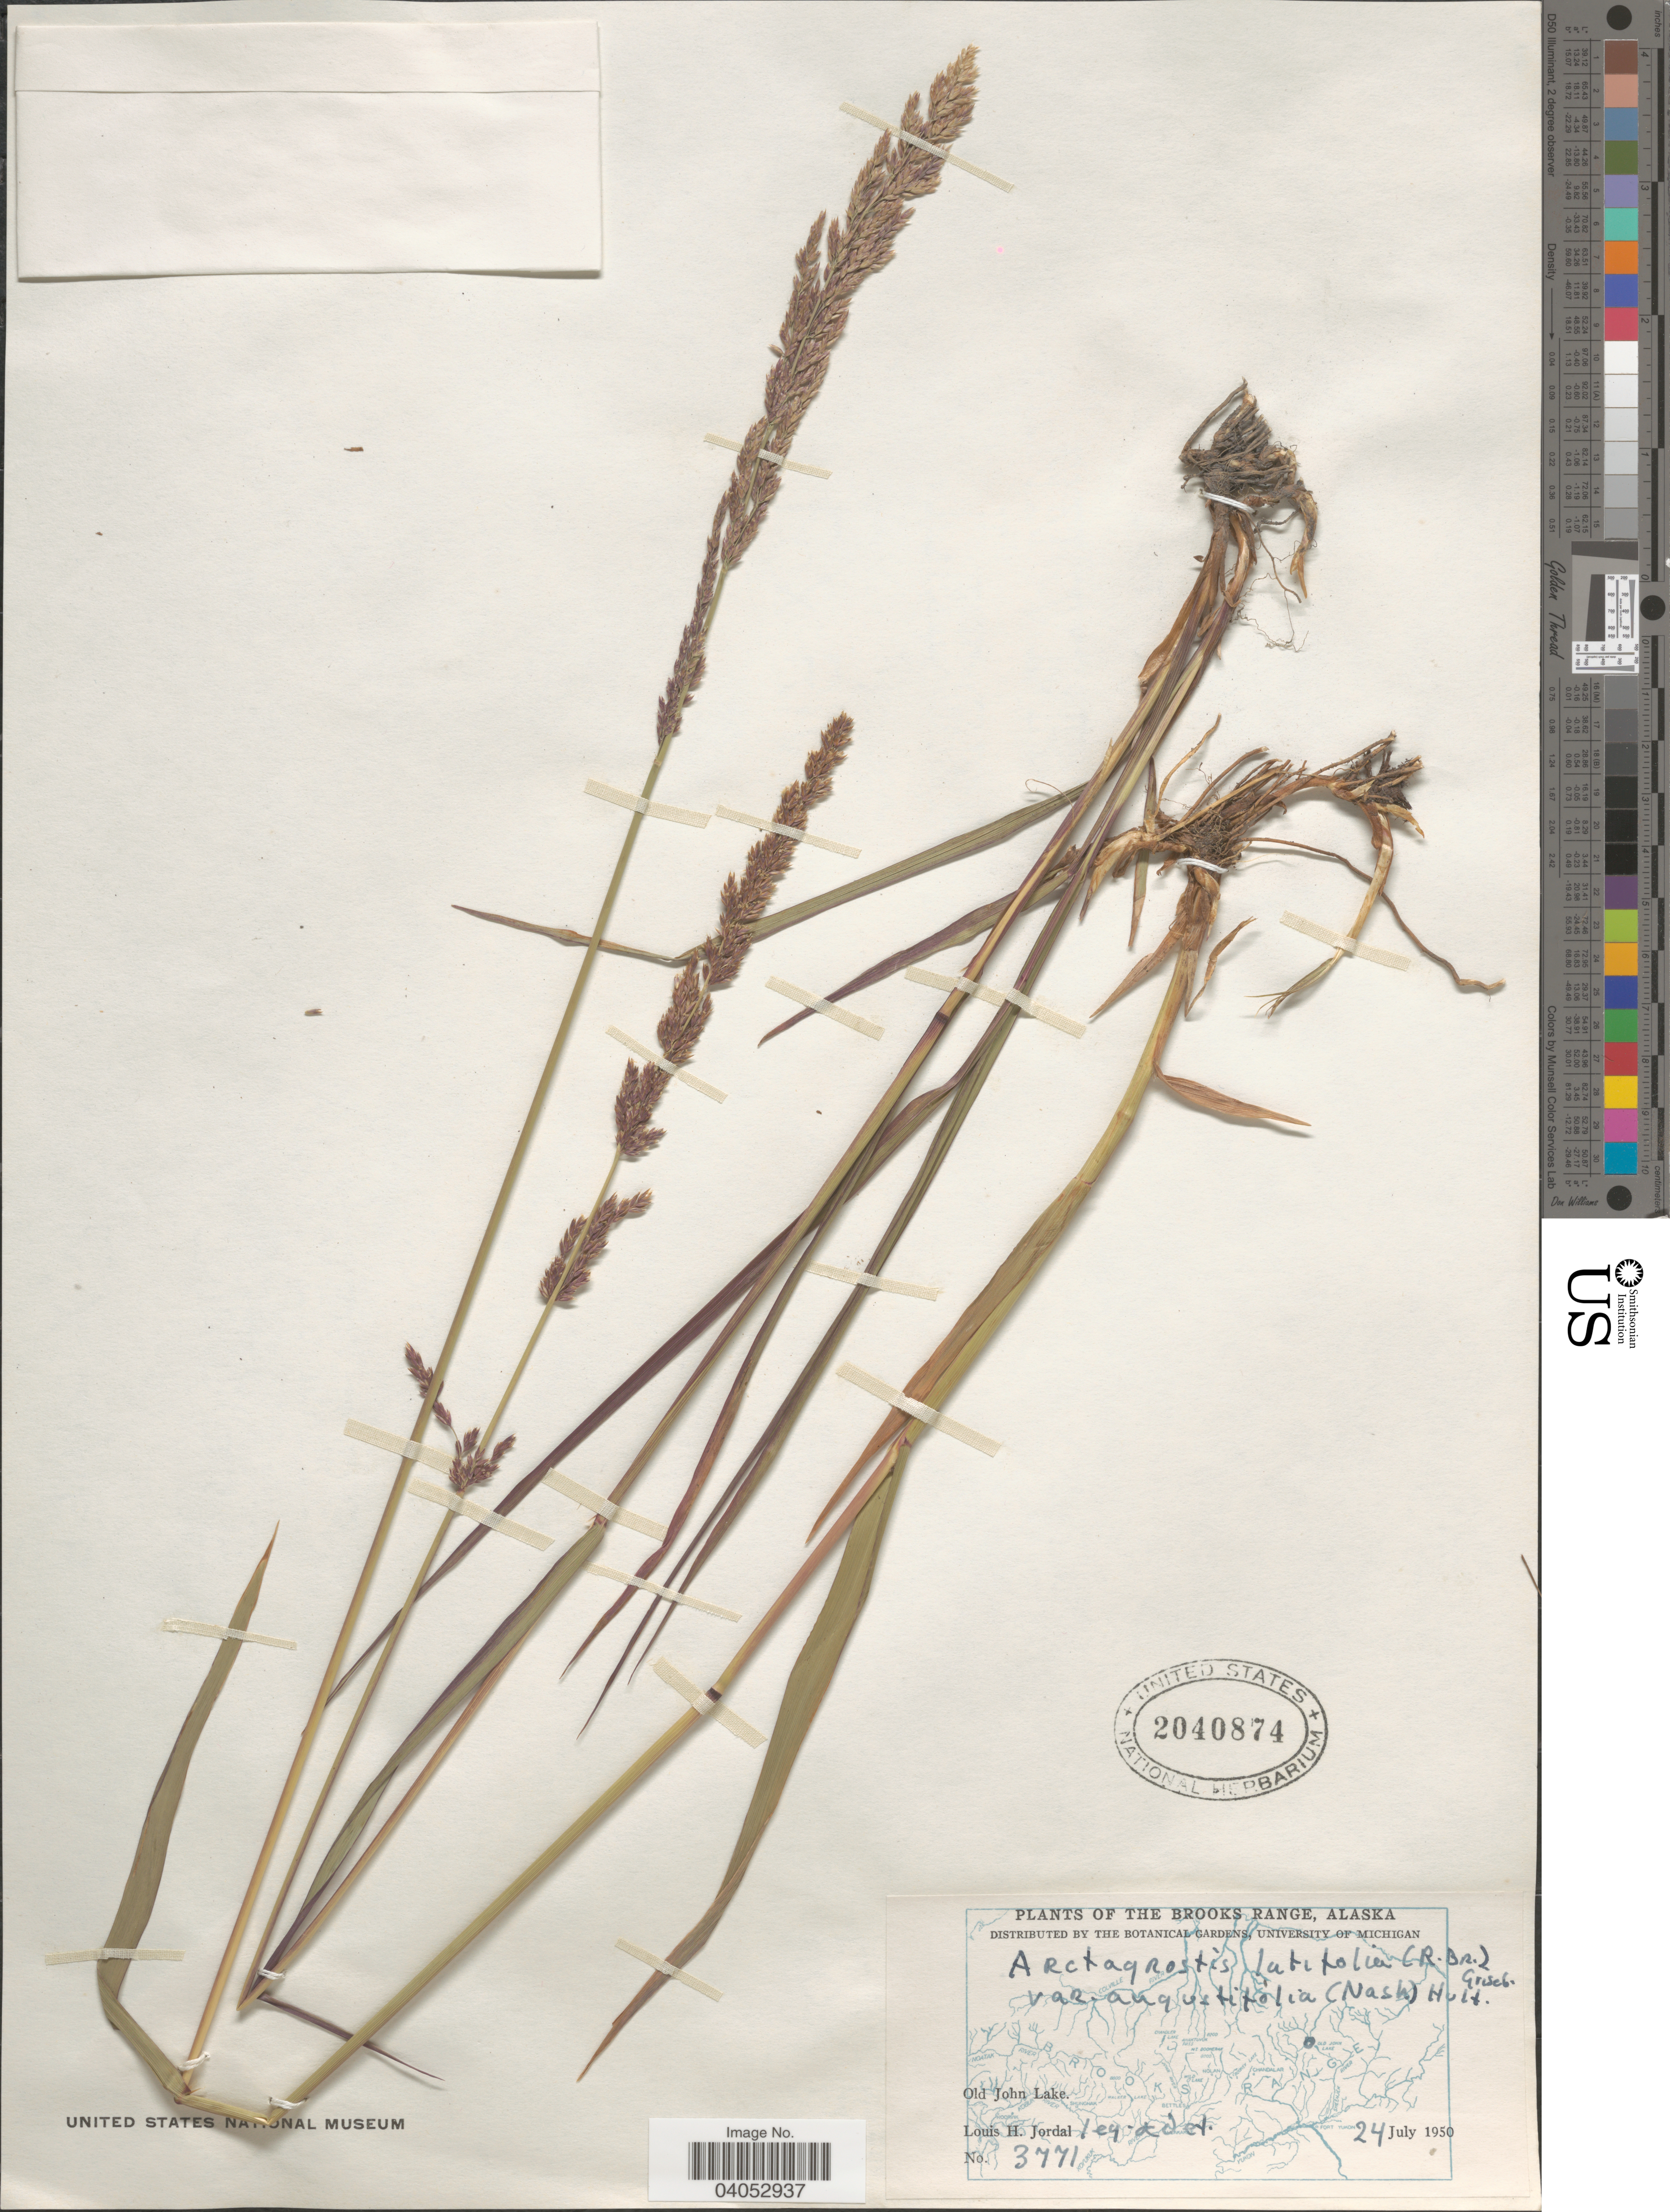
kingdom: Plantae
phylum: Tracheophyta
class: Liliopsida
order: Poales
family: Poaceae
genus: Arctagrostis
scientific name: Arctagrostis latifolia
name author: (R. Br.) Griseb.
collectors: L. Jordal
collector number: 3771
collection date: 1950-07-24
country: United States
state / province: Alaska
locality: The Brooks Range. Old John Lake.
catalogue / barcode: US 2040874